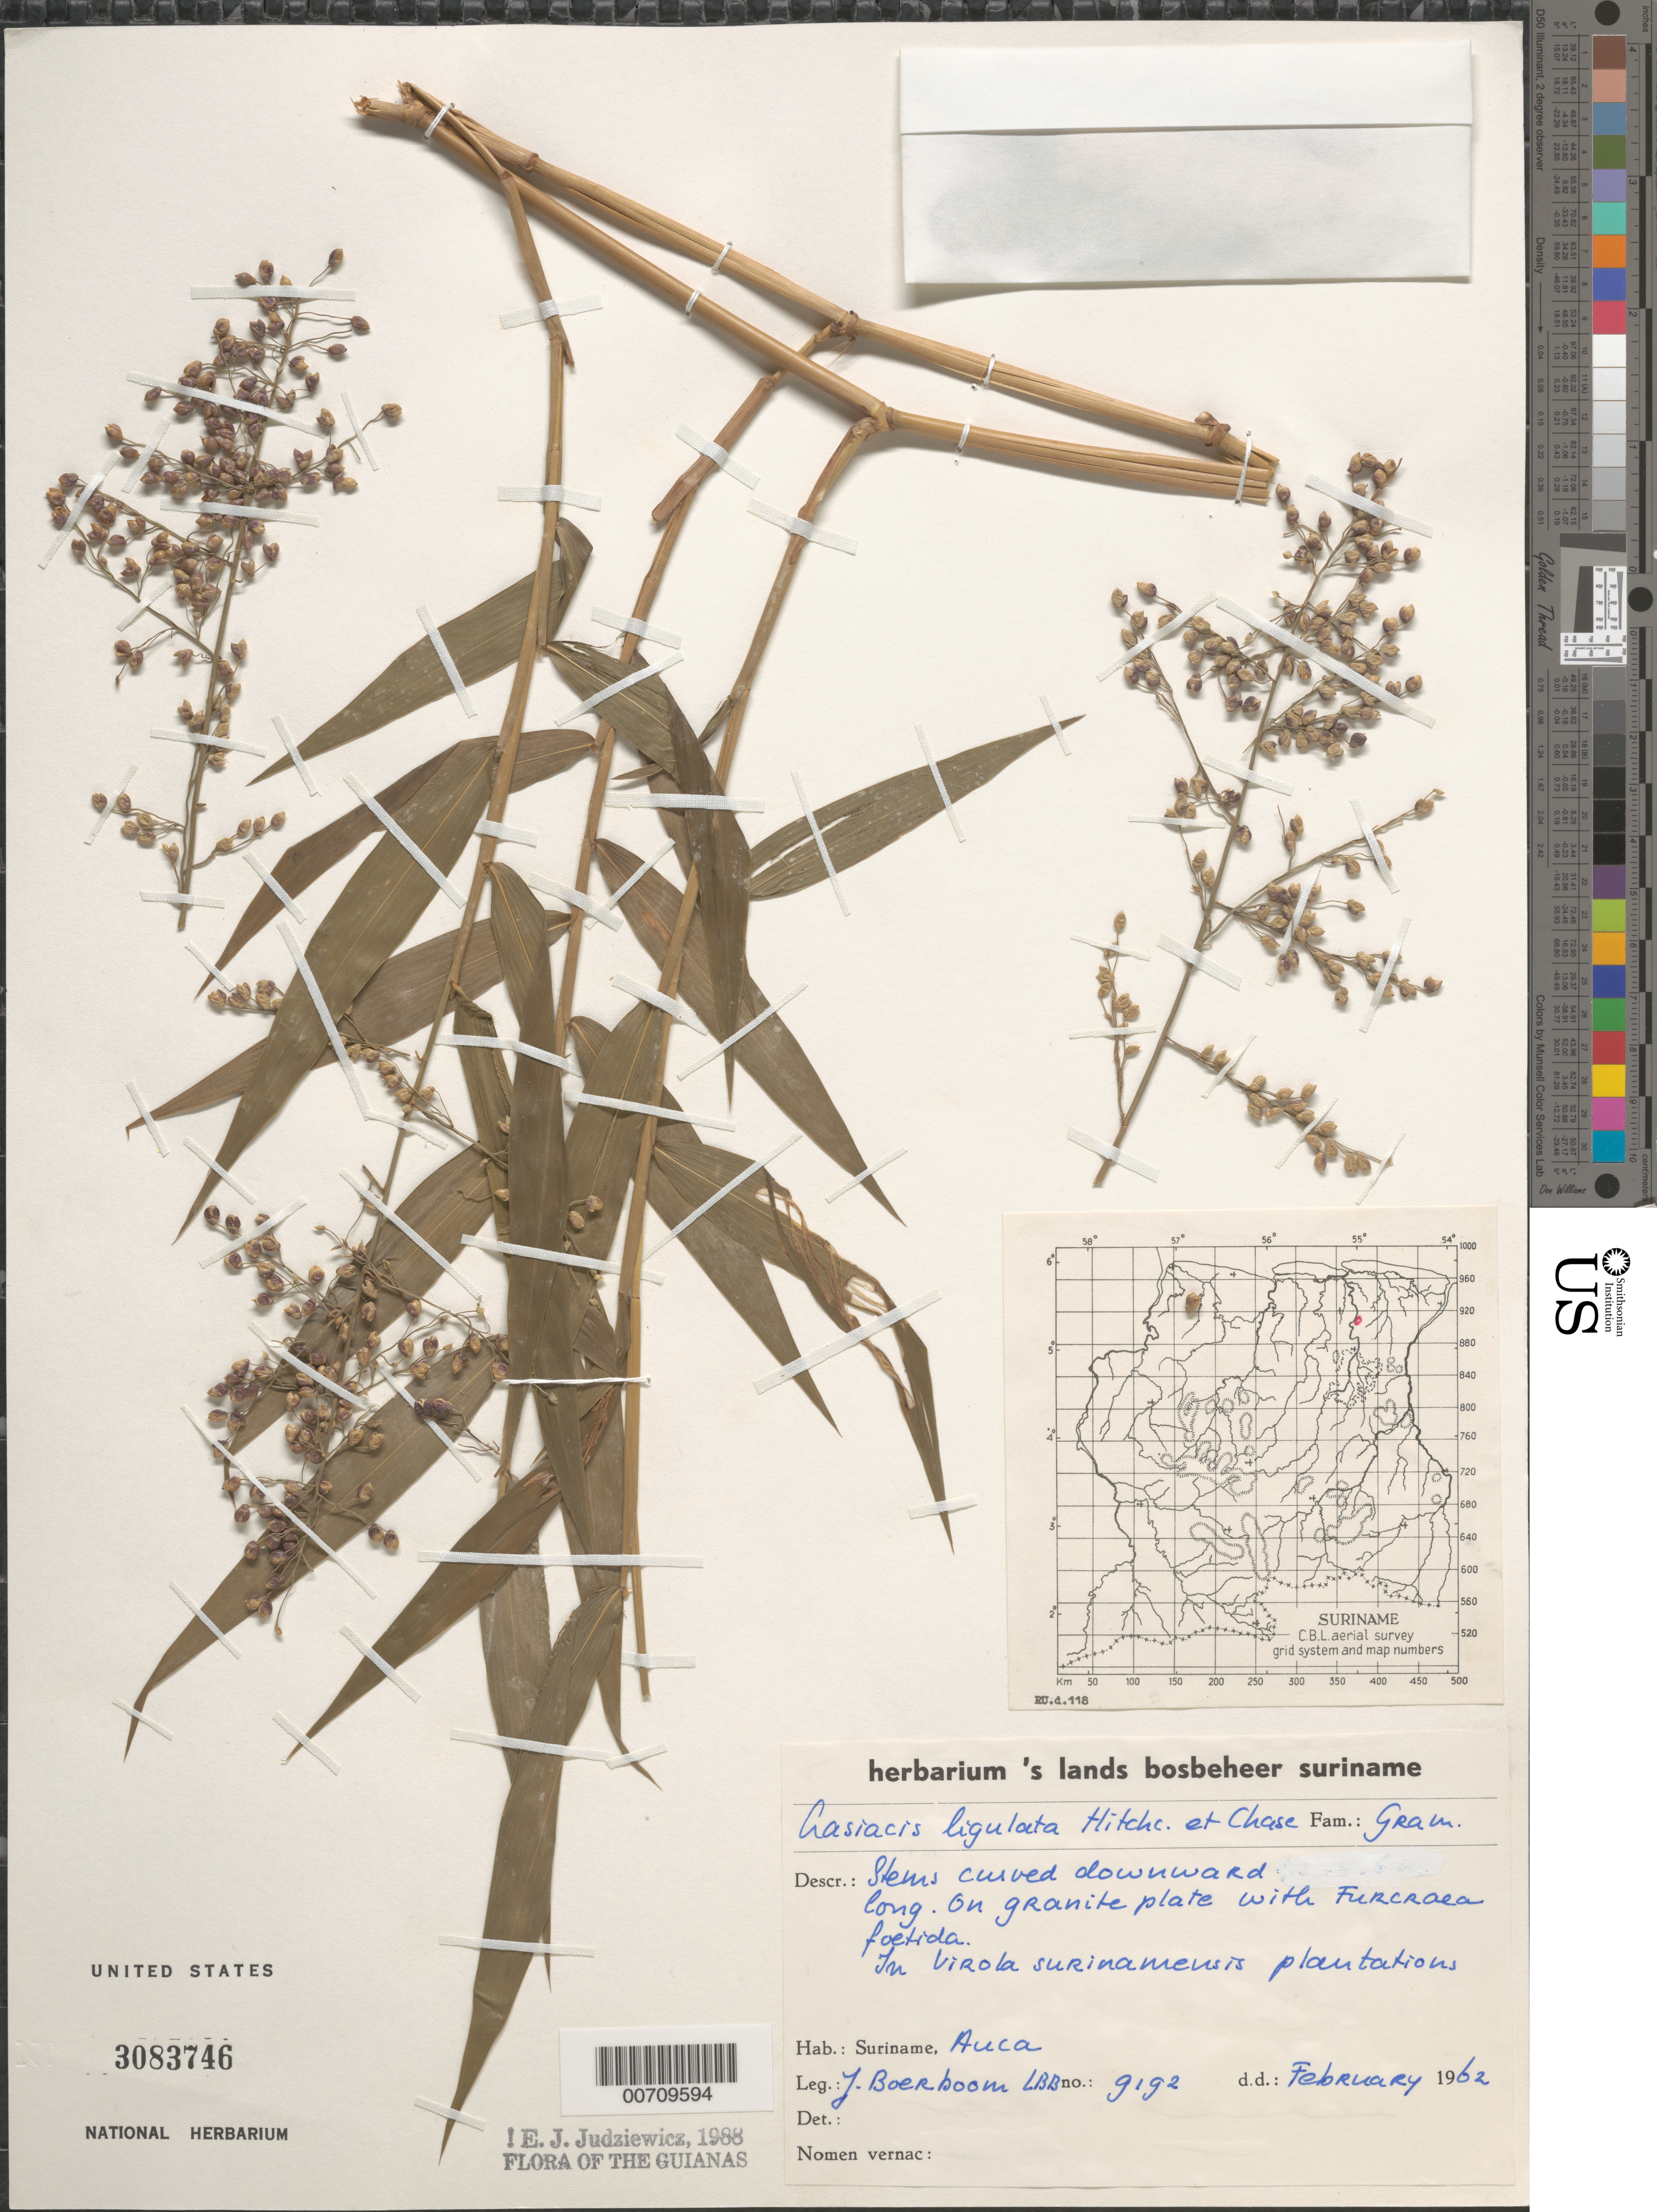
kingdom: Plantae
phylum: Tracheophyta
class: Liliopsida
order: Poales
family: Poaceae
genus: Lasiacis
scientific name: Lasiacis ligulata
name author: Hitchc. & Chase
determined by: Judziewicz, E. J.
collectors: J. Boerboom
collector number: LBB 9192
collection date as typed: Feb-62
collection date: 1962-02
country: Suriname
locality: Auca; Mapane Area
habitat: Granite plate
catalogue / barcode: US 3083746